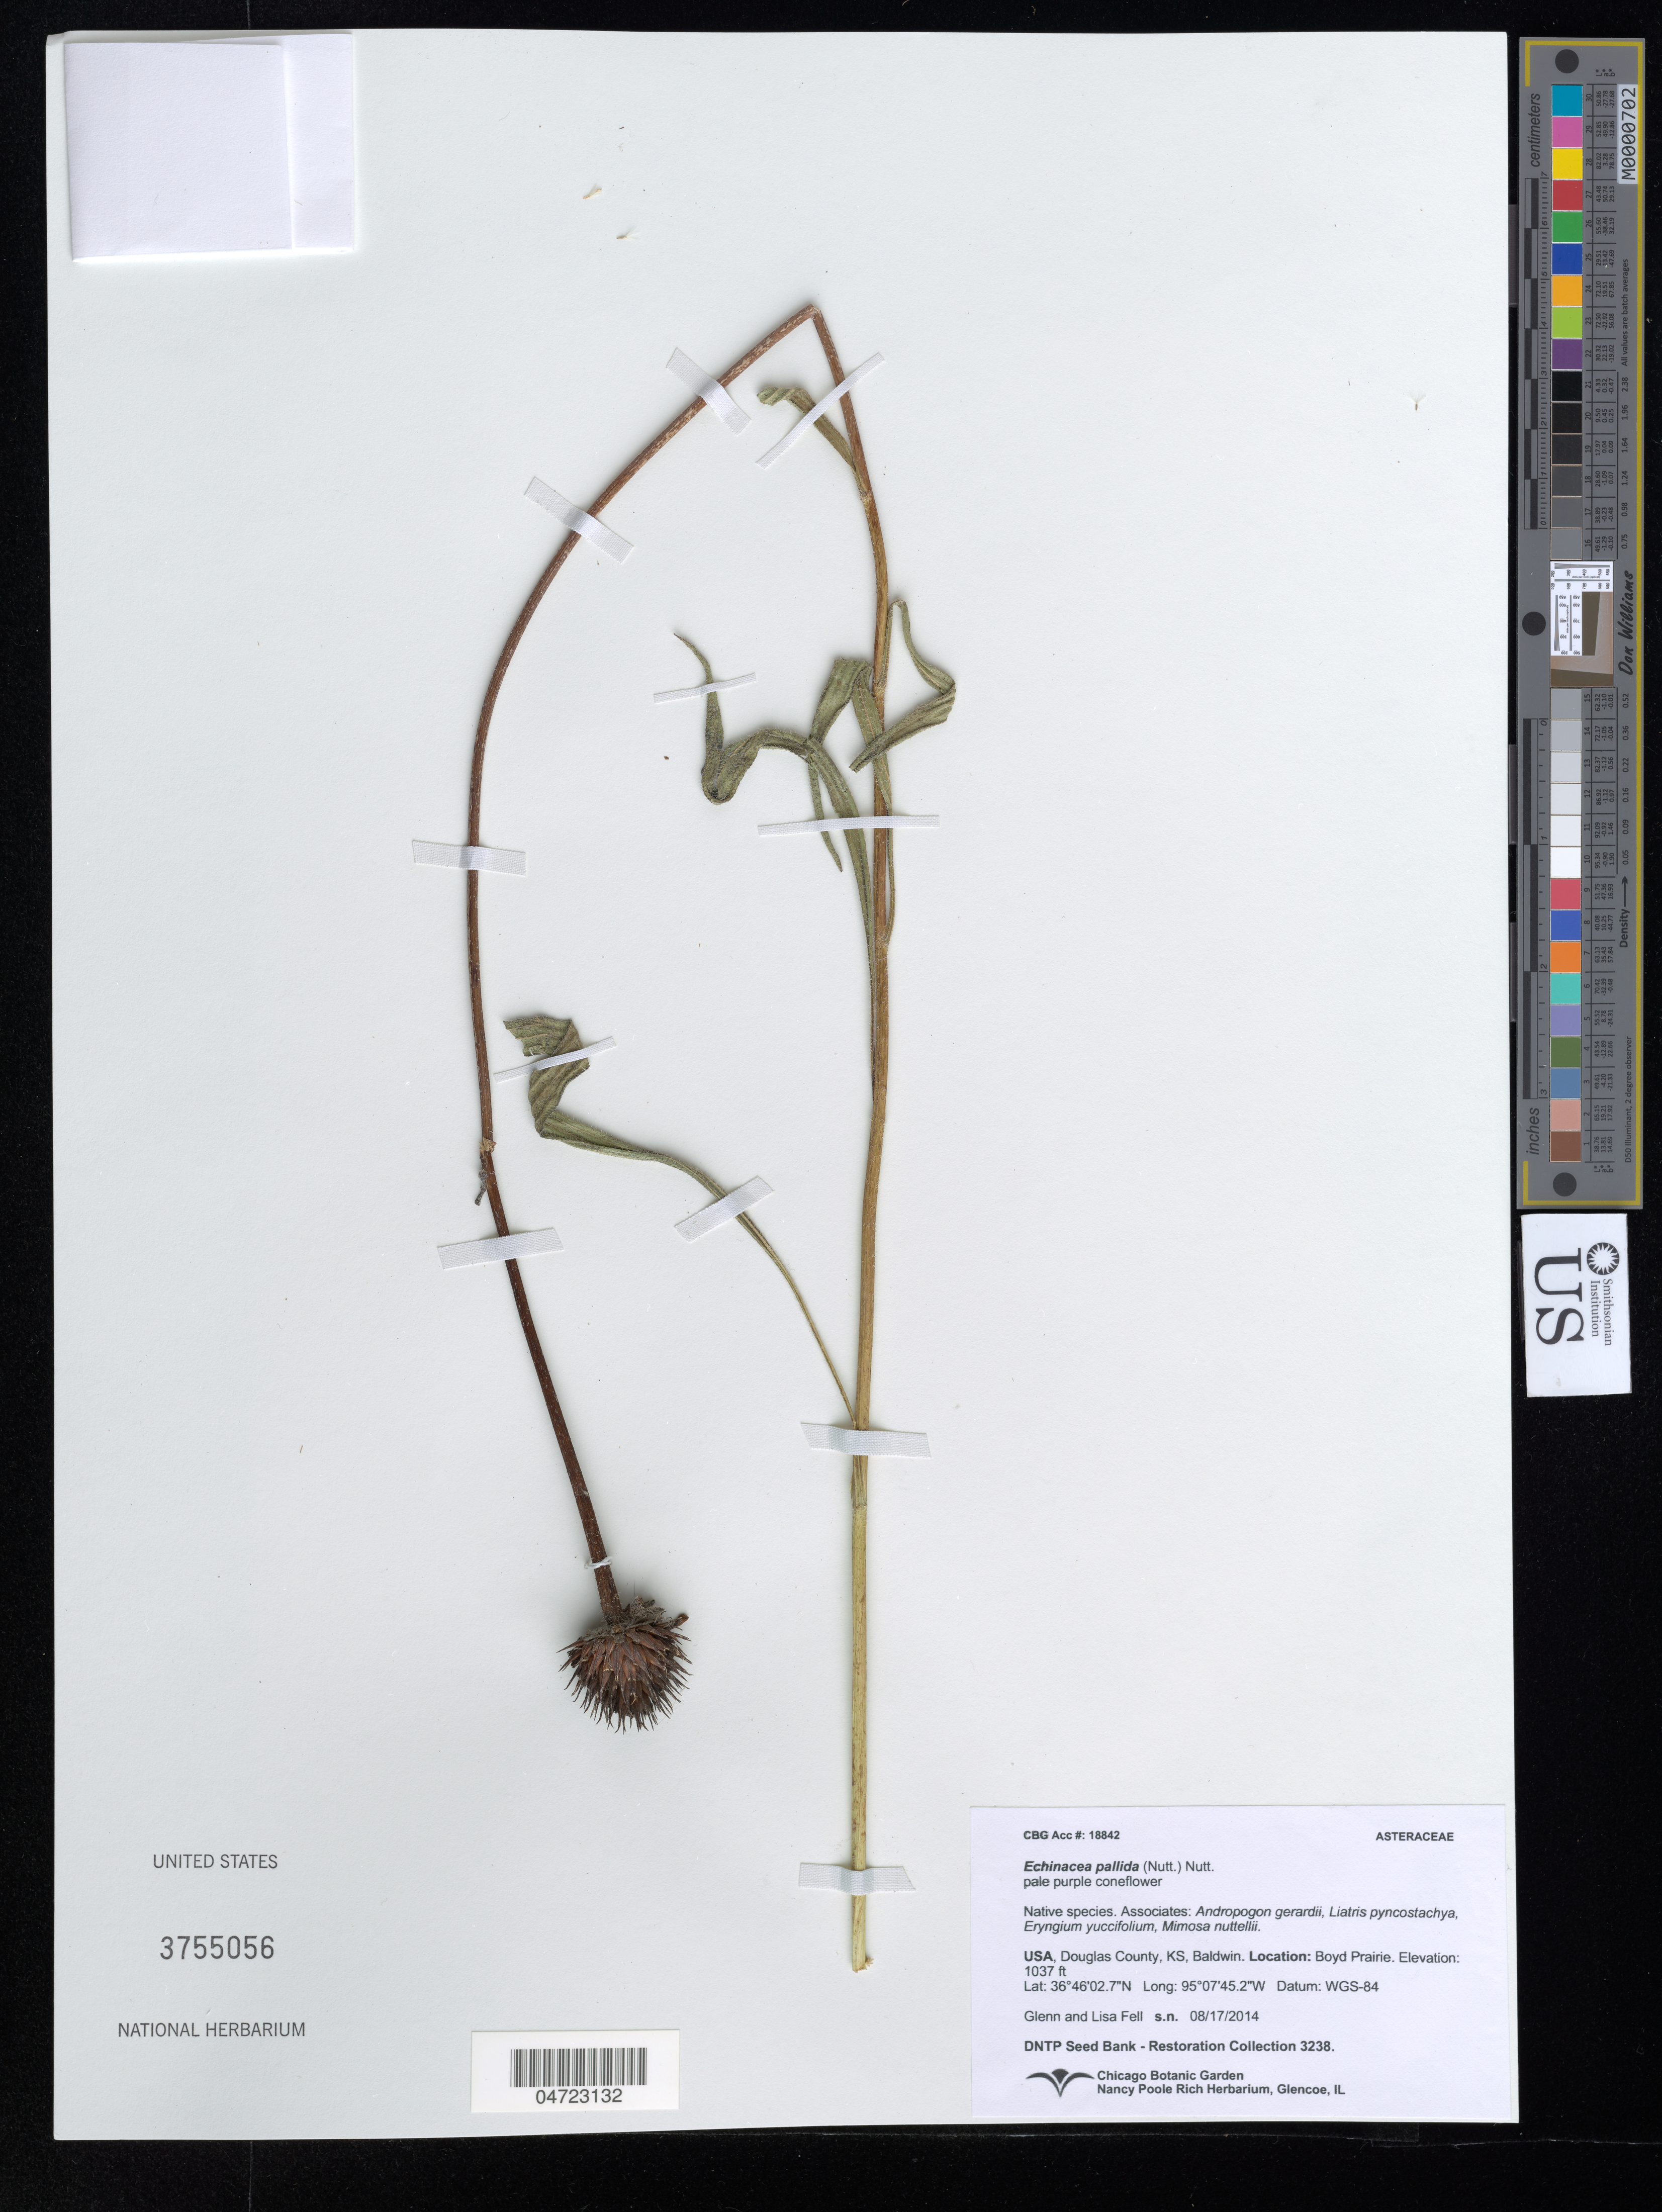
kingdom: Plantae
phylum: Tracheophyta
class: Magnoliopsida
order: Asterales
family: Asteraceae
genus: Echinacea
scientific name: Echinacea pallida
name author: (Nutt.) Nutt.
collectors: G. Fell & L. Fell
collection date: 2014-08-17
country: United States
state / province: Kansas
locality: Douglas County, Baldwin. Boyd Prairie.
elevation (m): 316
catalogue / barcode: US 3755056